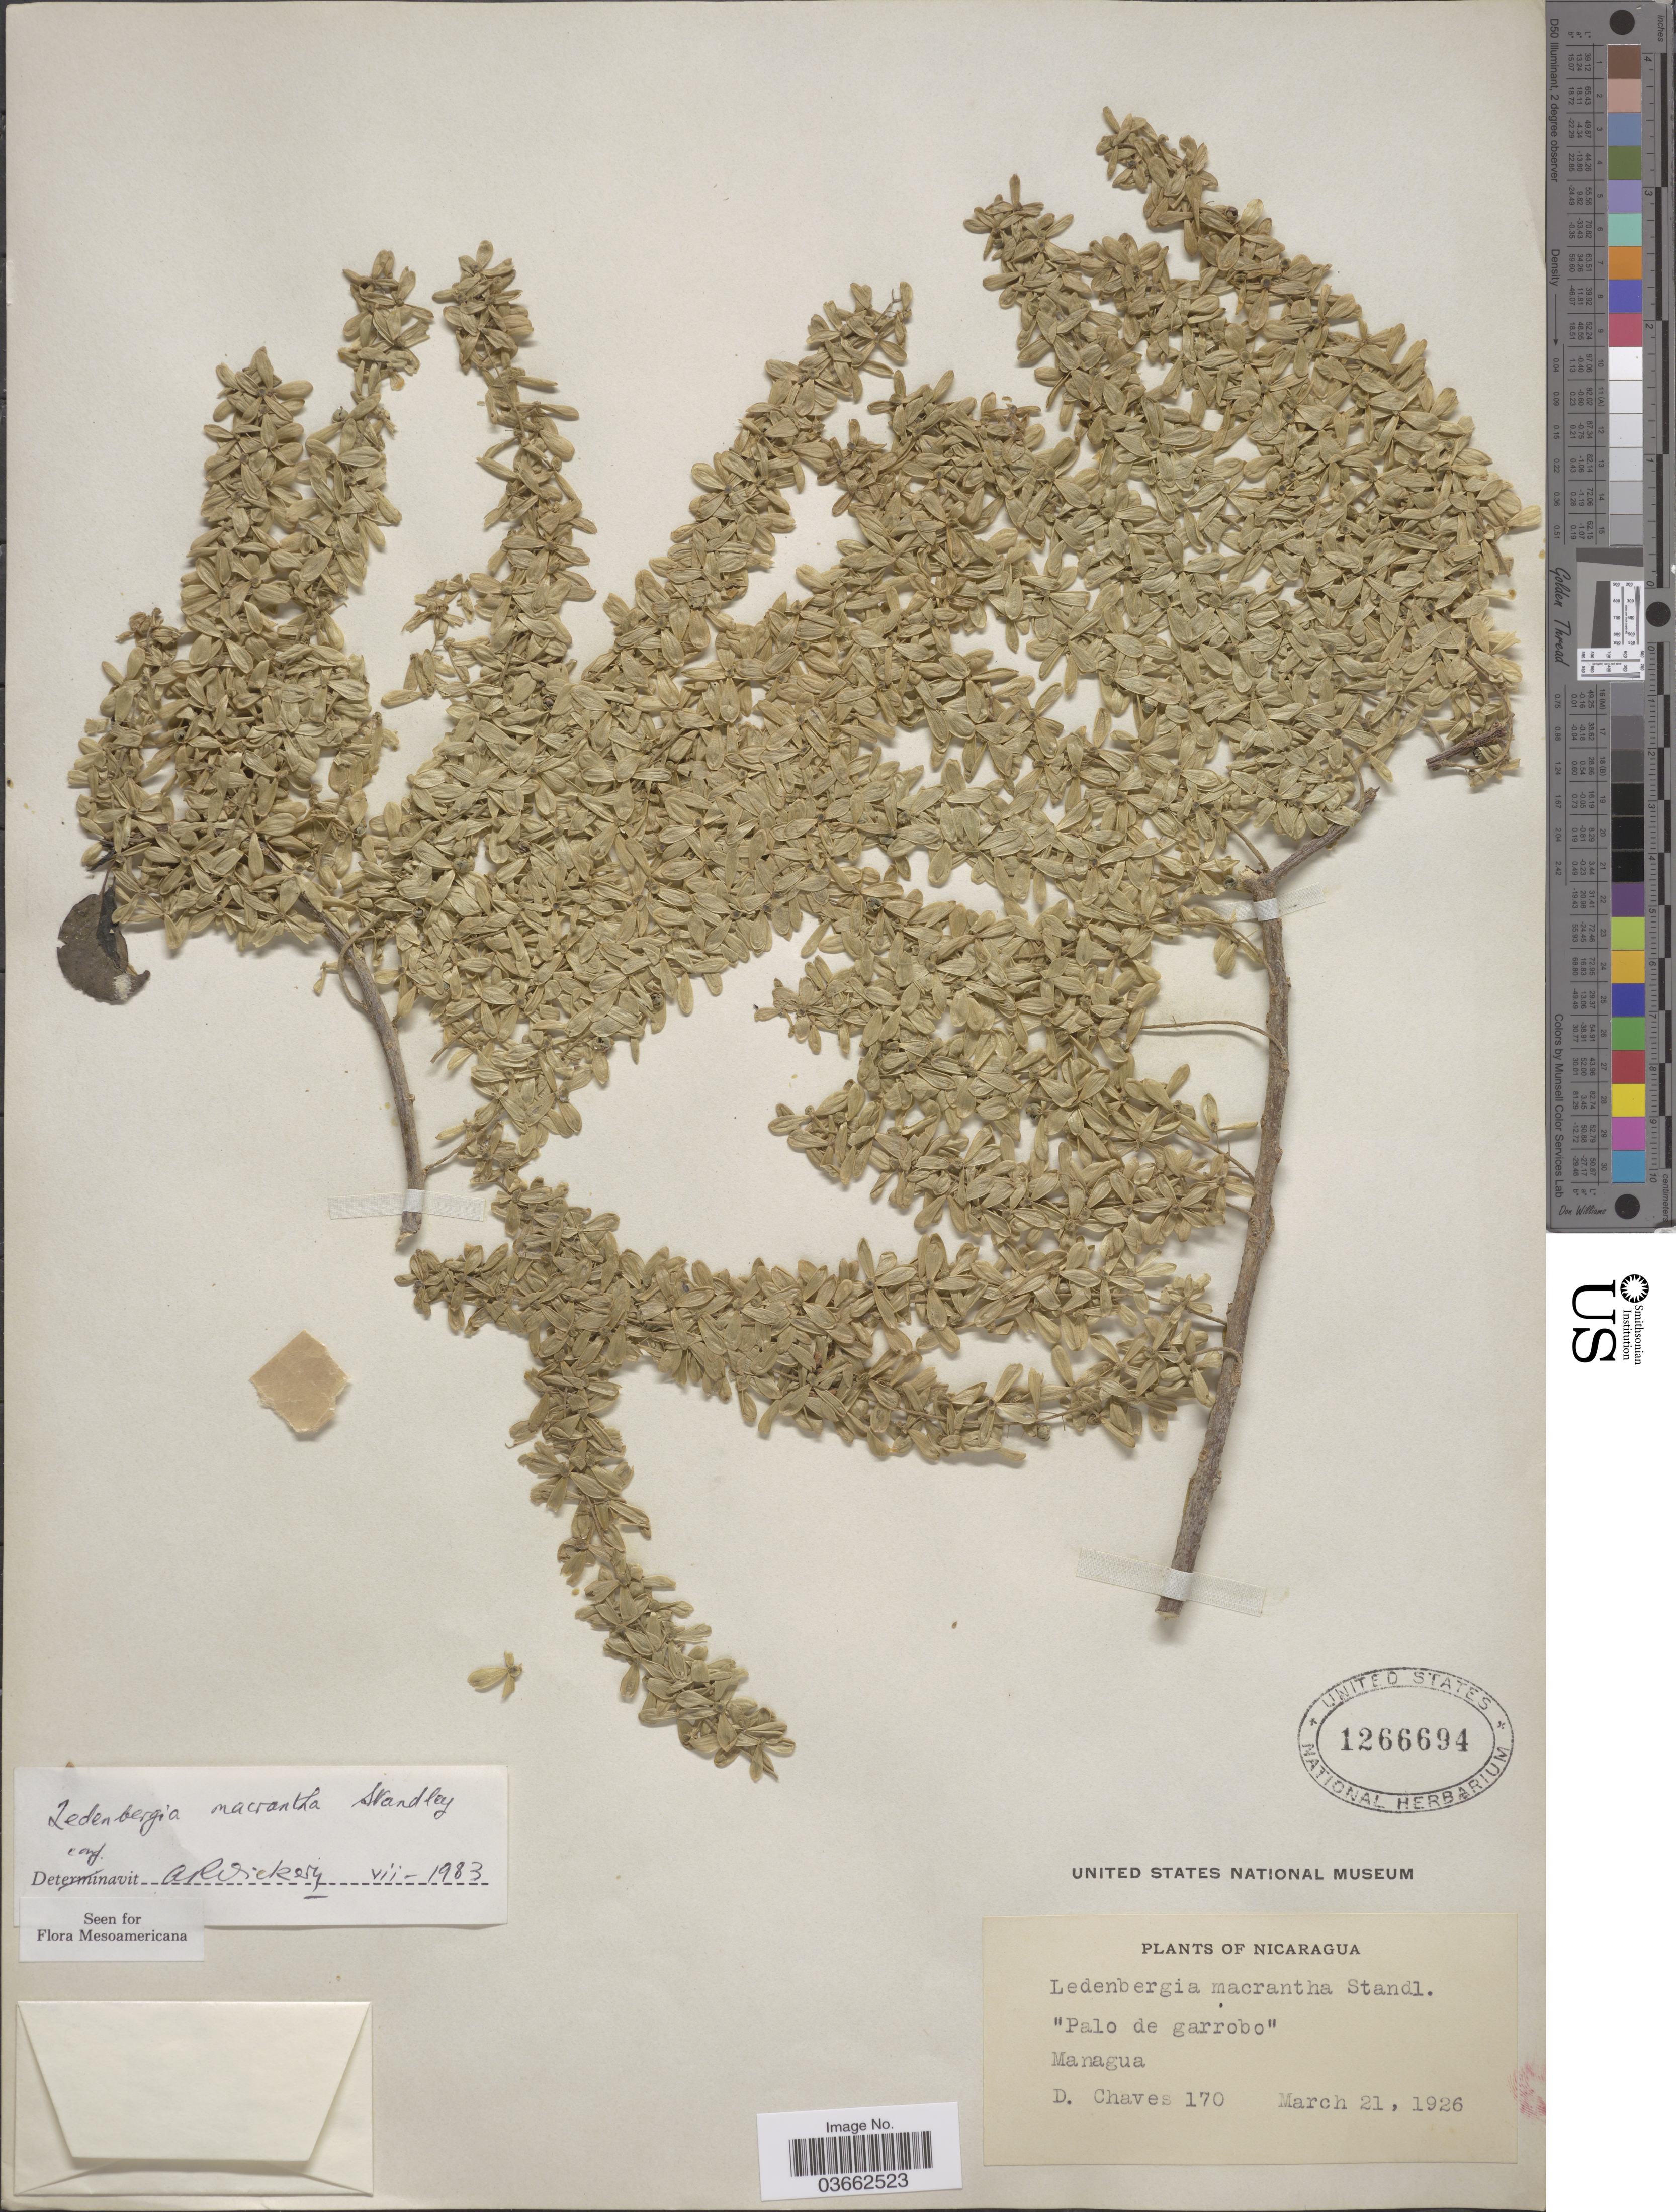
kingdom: Plantae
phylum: Tracheophyta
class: Magnoliopsida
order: Caryophyllales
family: Phytolaccaceae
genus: Flueckigera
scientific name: Flueckigera macrantha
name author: (Standl.) P. Wilson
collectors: D. Chaves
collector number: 170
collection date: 1926-03-21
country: Nicaragua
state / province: Managua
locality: Palo de garrobo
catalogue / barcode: US 1266694